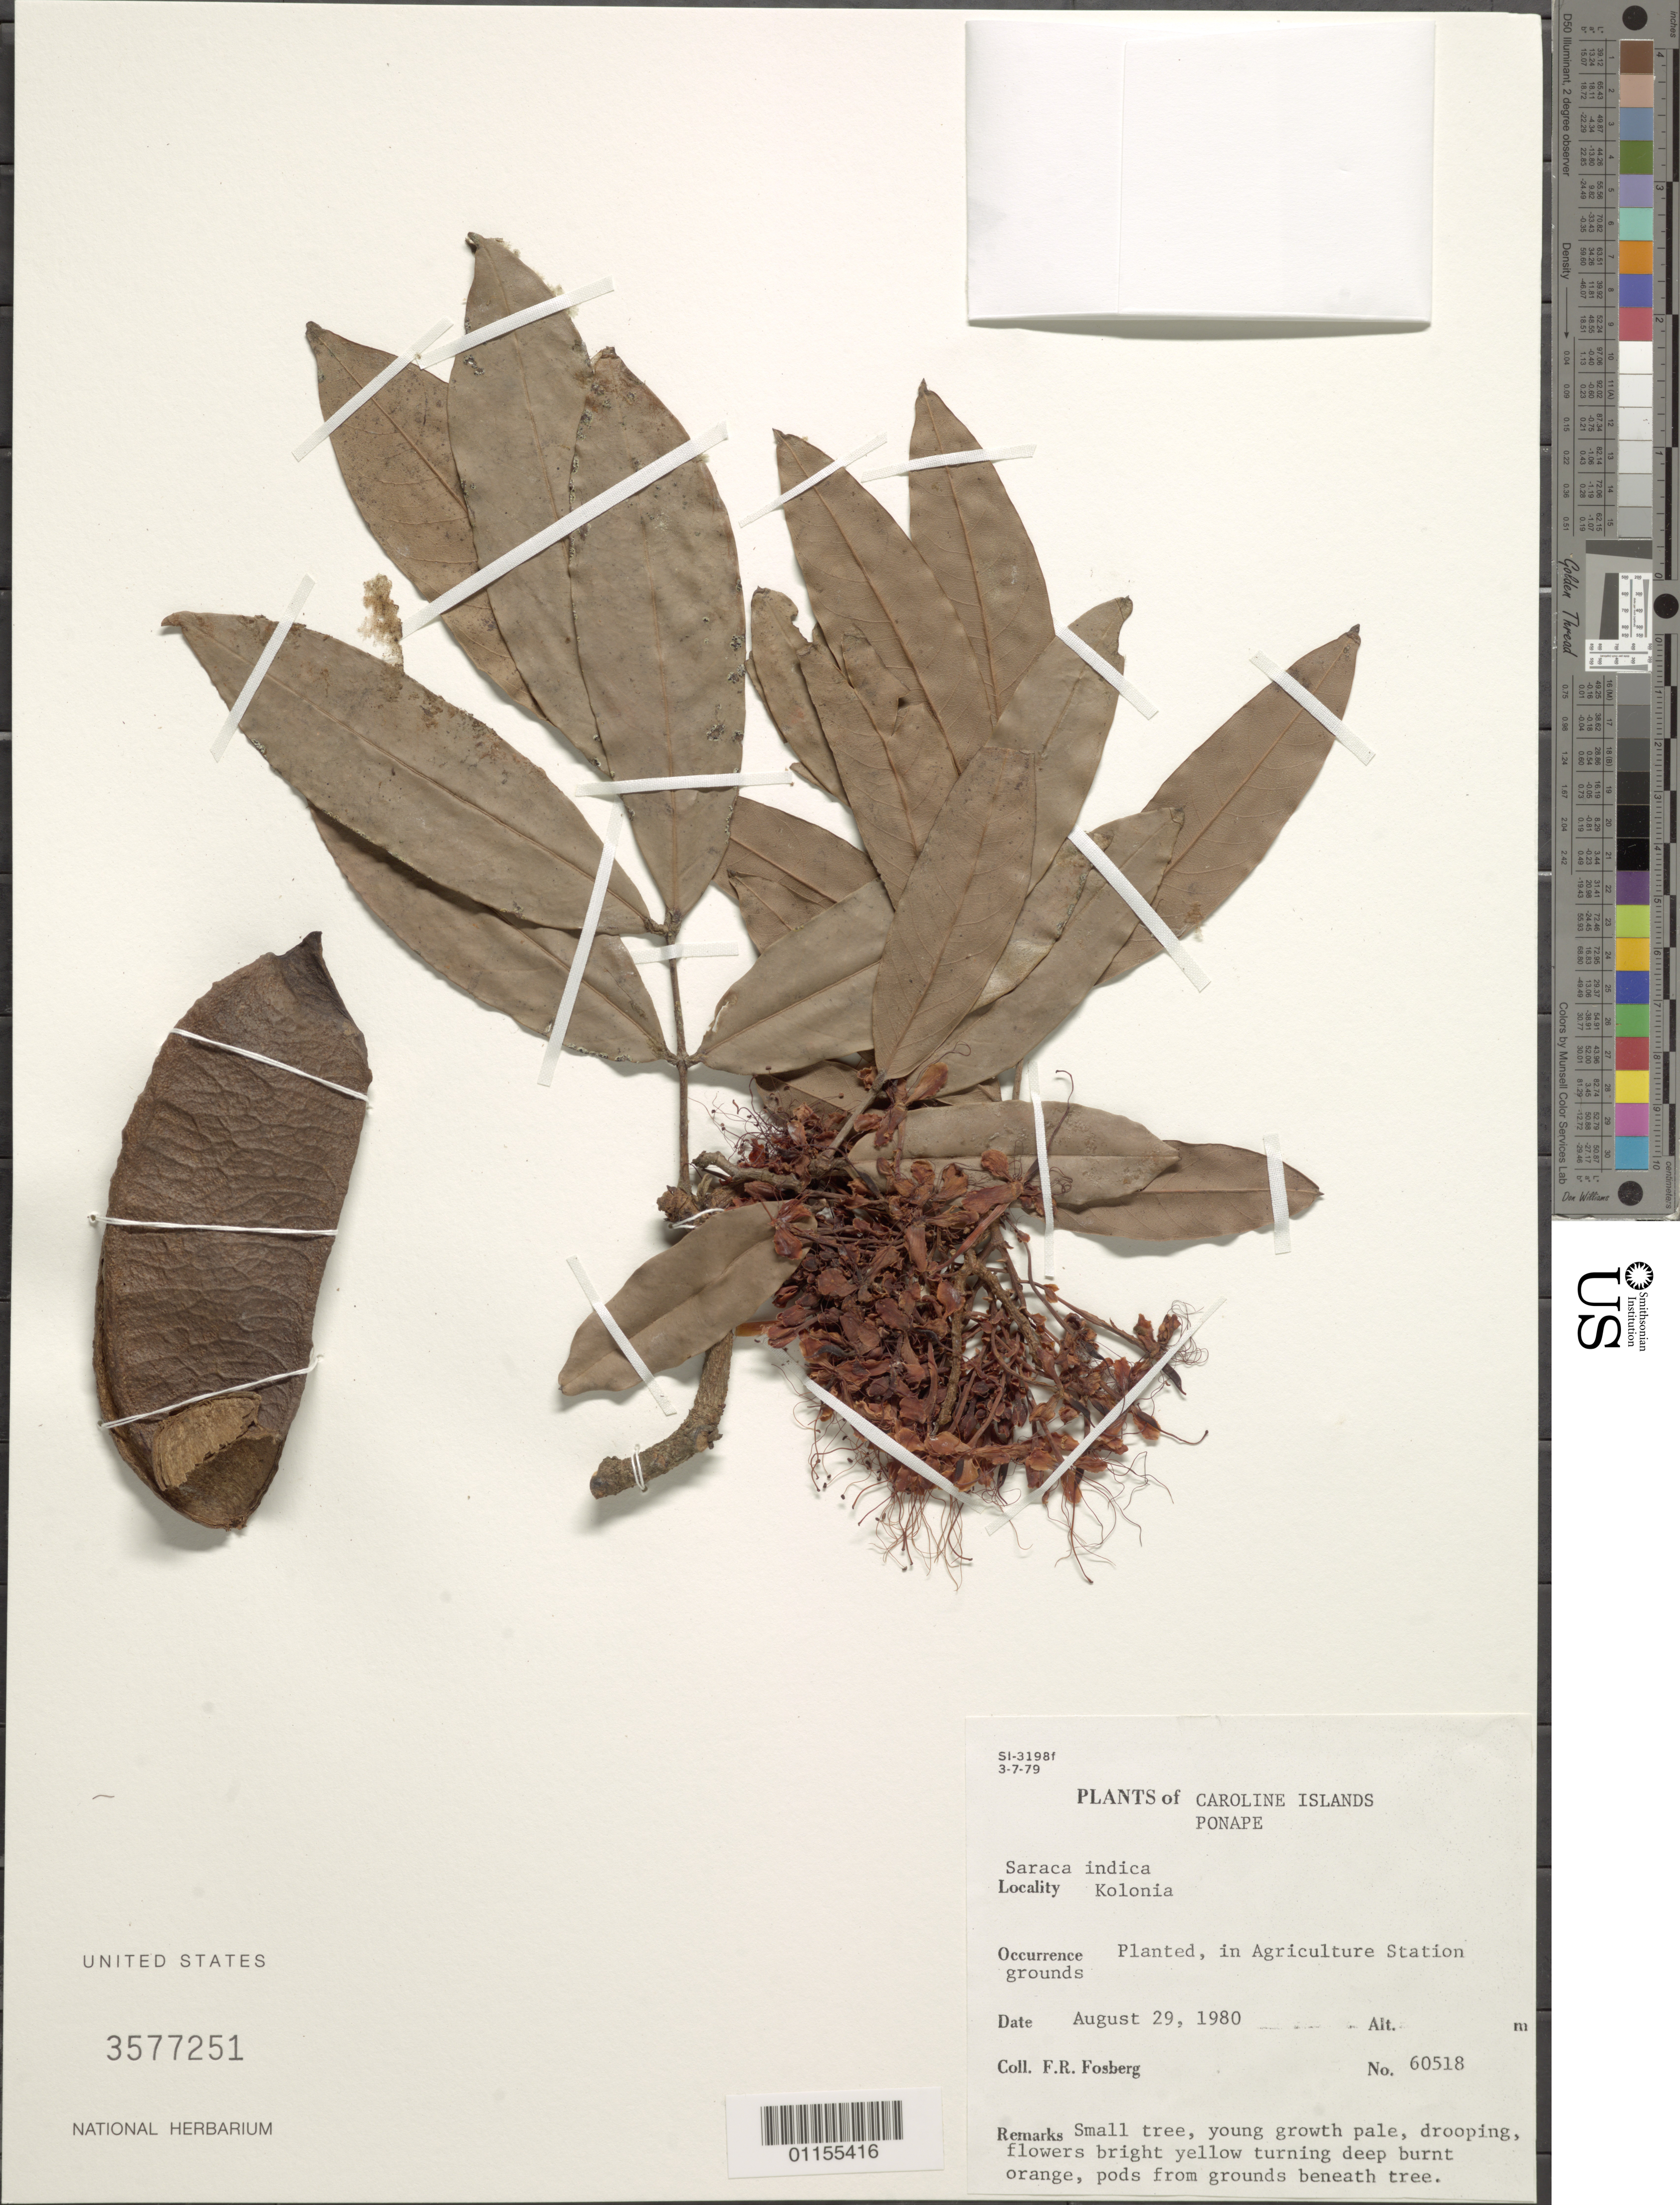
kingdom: Plantae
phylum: Tracheophyta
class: Magnoliopsida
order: Fabales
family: Fabaceae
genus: Saraca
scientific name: Saraca indica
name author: L.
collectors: F. R. Fosberg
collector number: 60518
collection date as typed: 29 Aug 1980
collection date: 1980-08-29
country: Micronesia, Federated States of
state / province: Pohnpei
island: Pohnpei [Ponape]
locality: Planted, in agricultural station grounds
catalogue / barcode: US 3577251